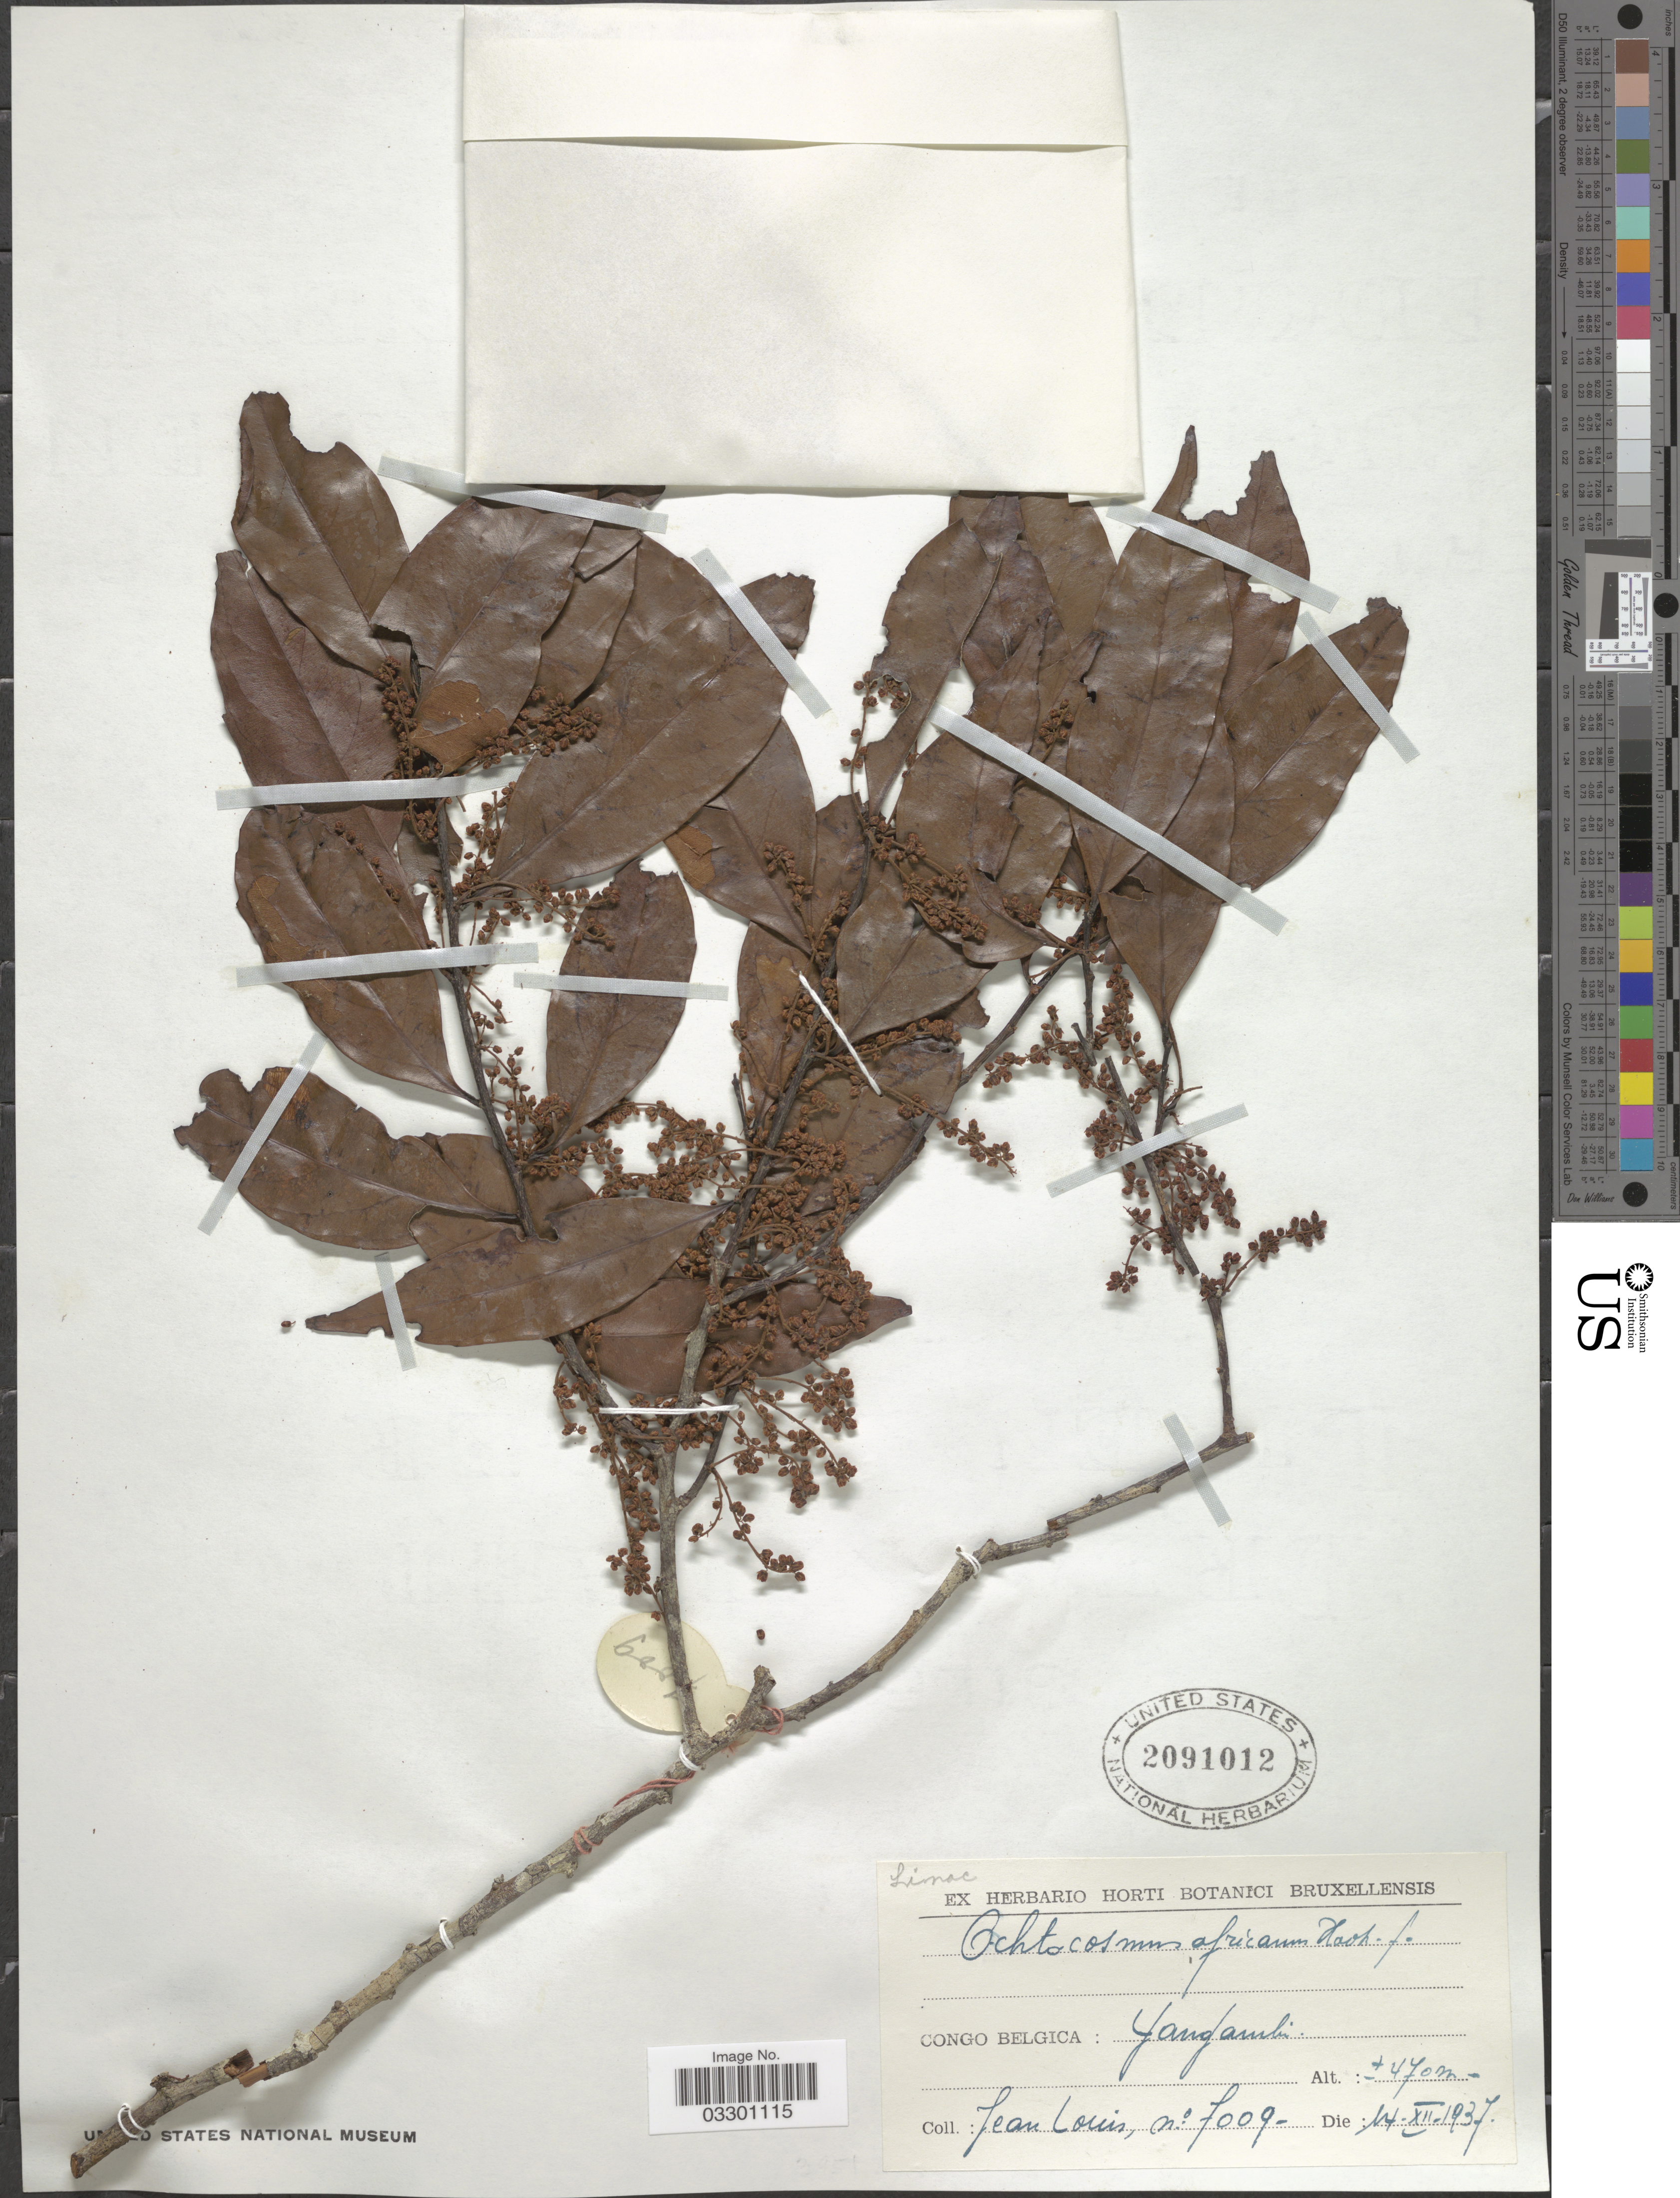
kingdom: Plantae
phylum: Tracheophyta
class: Magnoliopsida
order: Malpighiales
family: Ixonanthaceae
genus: Phyllocosmus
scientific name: Phyllocosmus africanus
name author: (Hook. f.) Klotzsch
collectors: J. Louis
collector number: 7009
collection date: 1937-12-14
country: Congo, Democratic Republic of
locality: Congo Belgica: Yangambi.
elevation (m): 470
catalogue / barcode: US 2091012